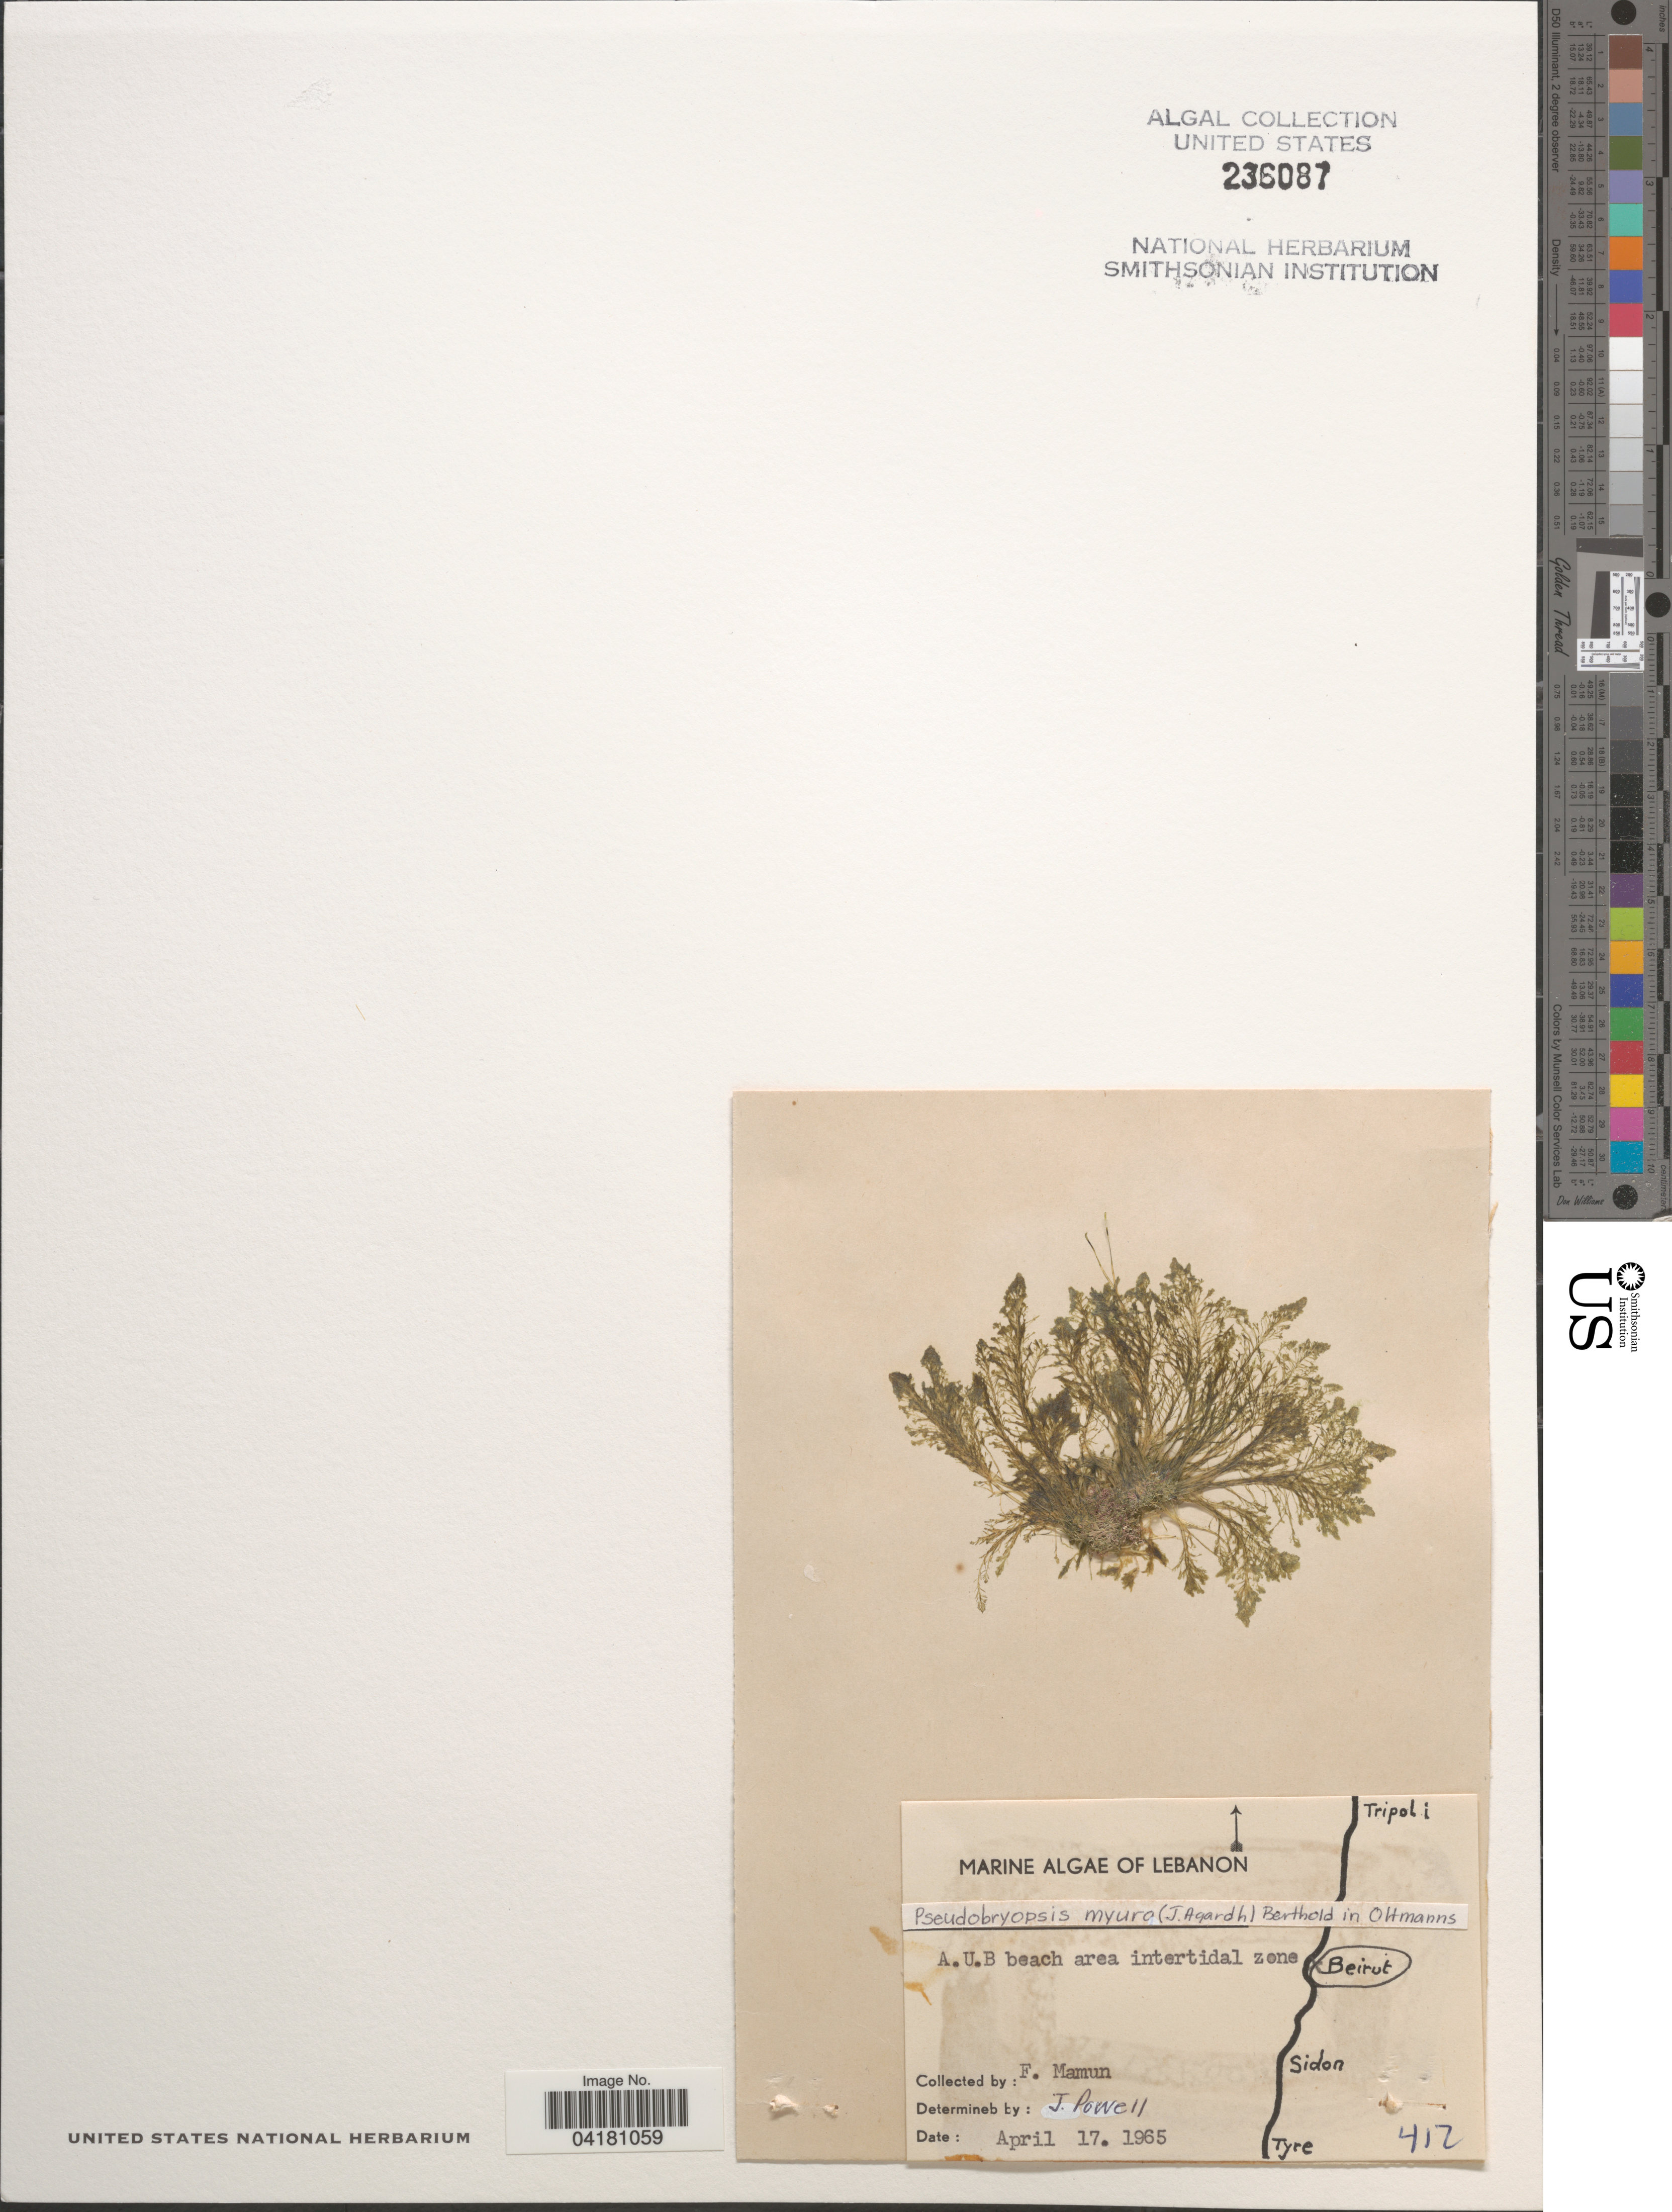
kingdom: Plantae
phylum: Chlorophyta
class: Ulvophyceae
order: Bryopsidales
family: Bryopsidaceae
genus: Pseudobryopsis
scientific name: Pseudobryopsis myura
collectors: F. Mamun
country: Lebanon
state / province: Beyrouth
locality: A.U.B beach area intertidal zone. Beirut.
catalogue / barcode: US 236087